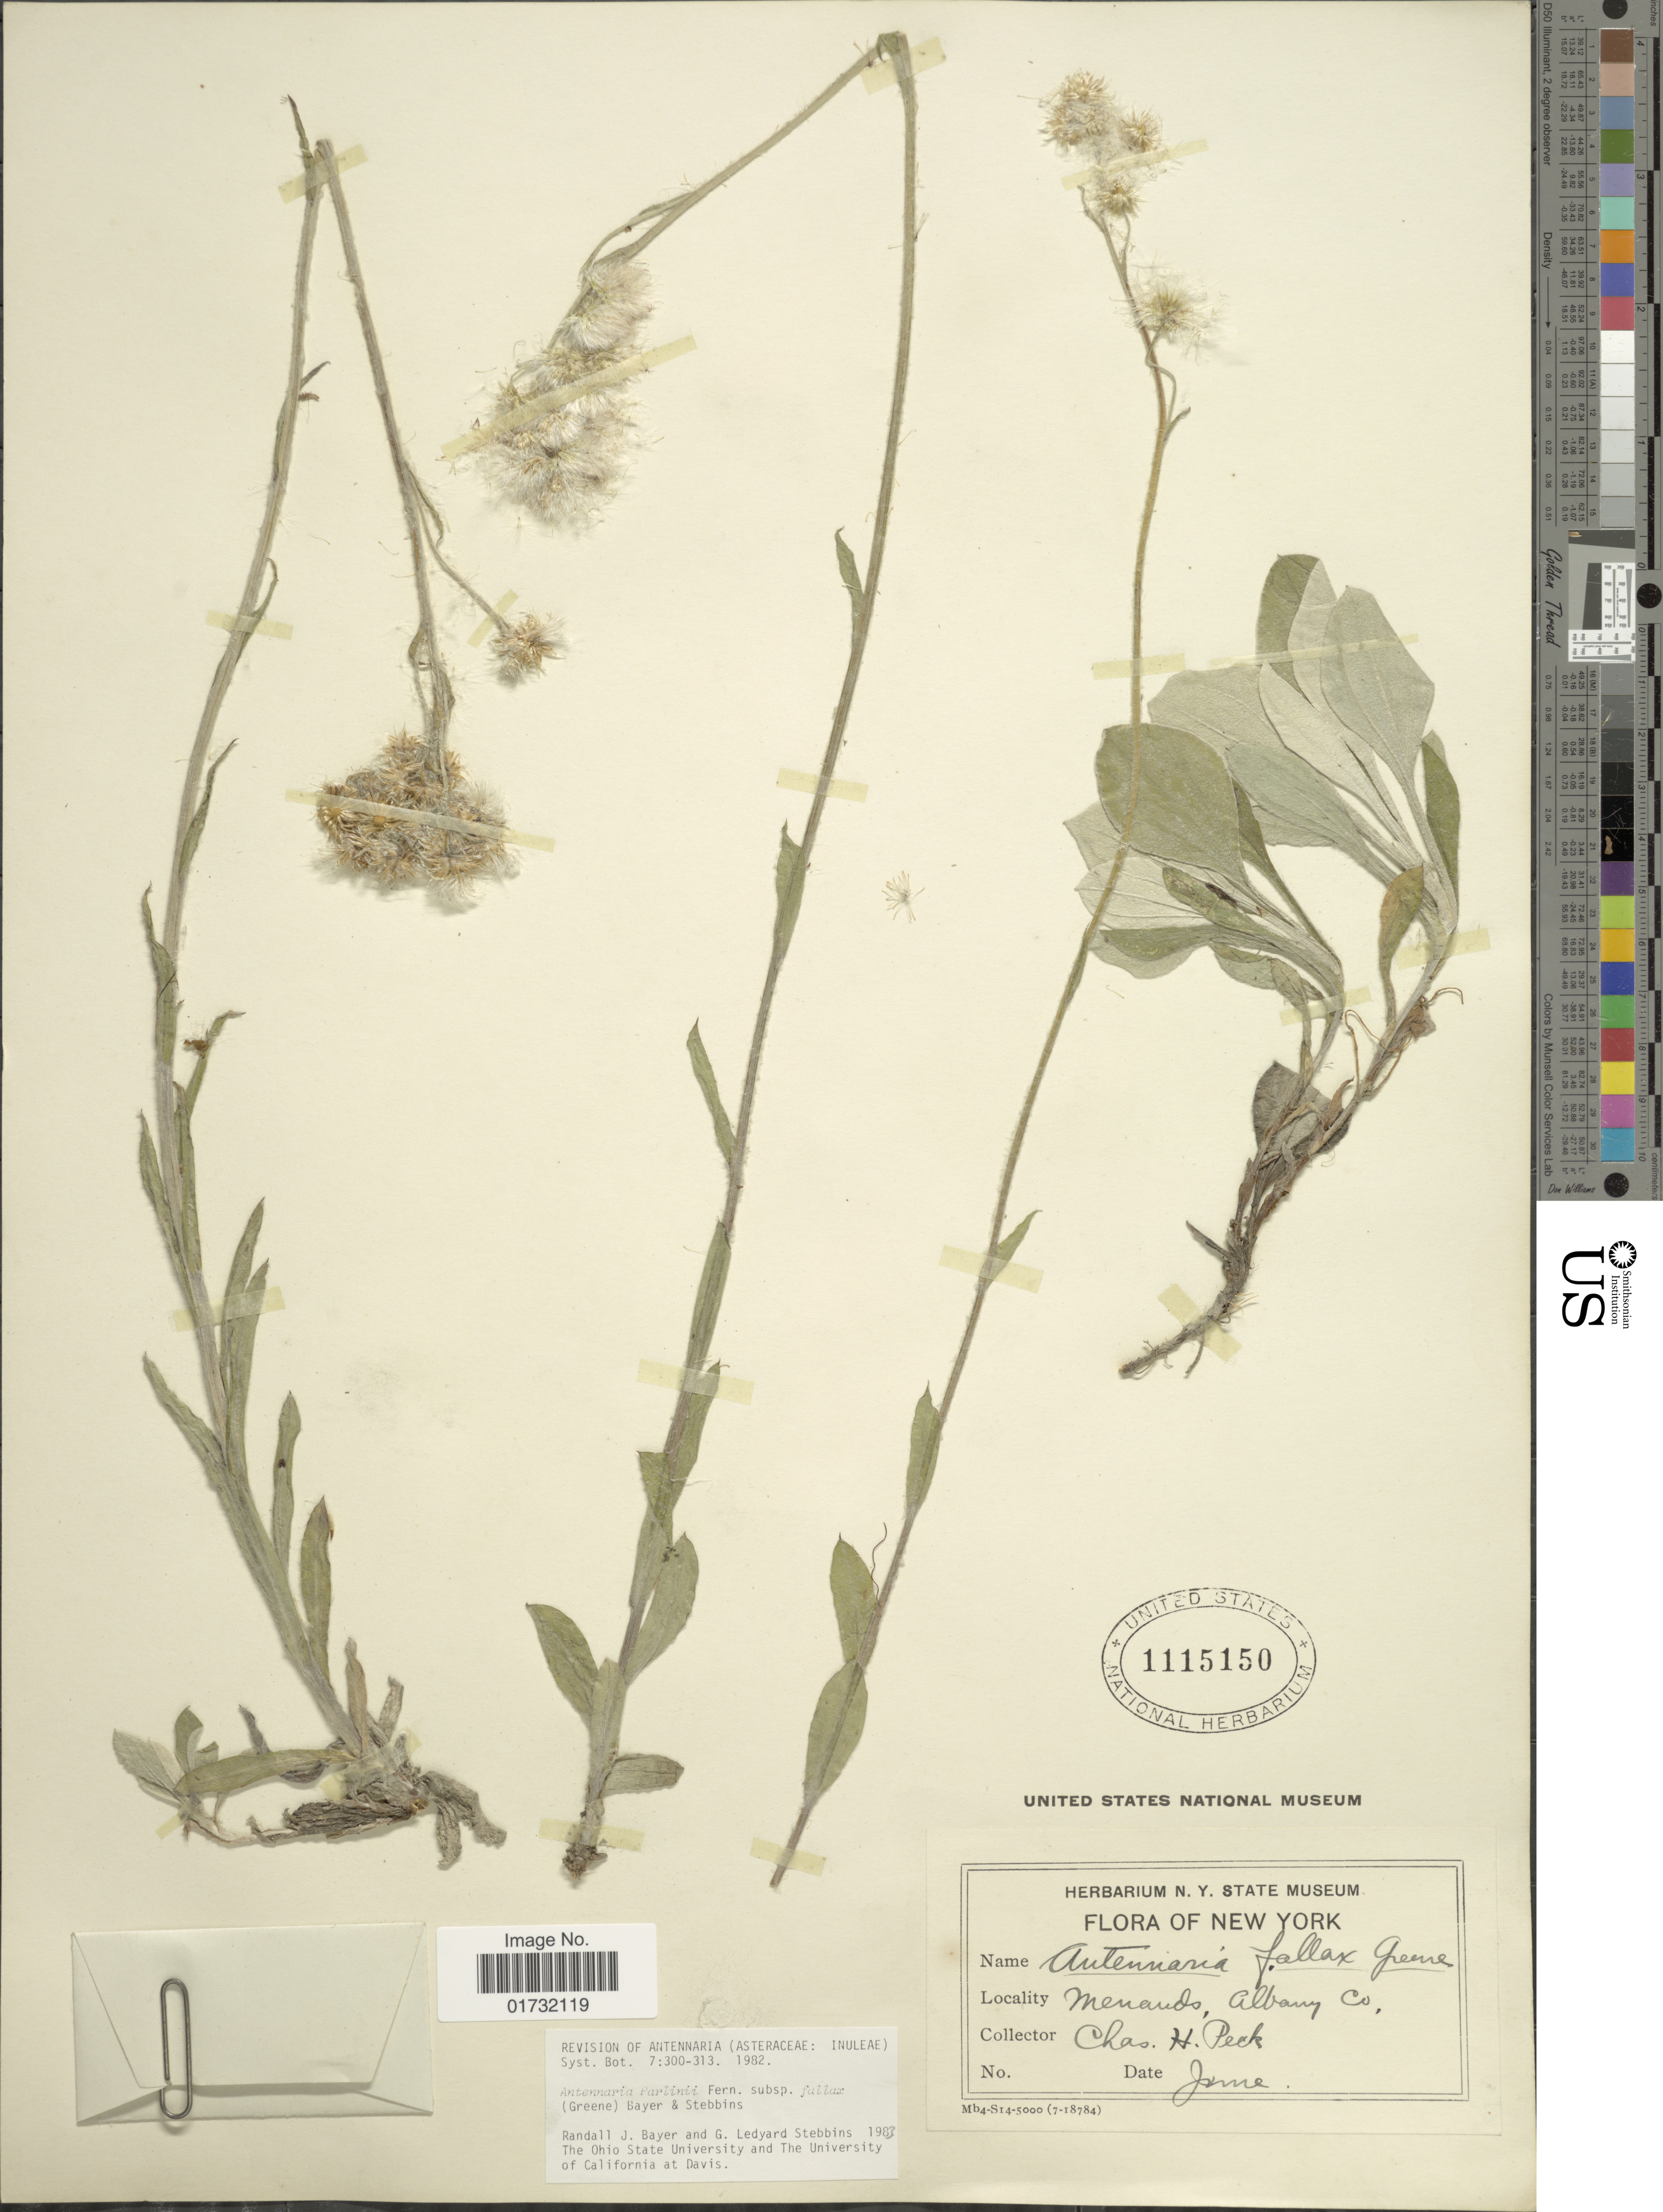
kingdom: Plantae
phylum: Tracheophyta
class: Magnoliopsida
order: Asterales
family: Asteraceae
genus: Antennaria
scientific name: Antennaria parlinii subsp. fallax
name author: (Greene) R.J. Bayer & Stebbins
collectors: C. H. Peck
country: United States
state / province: New York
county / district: Albany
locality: Menando, Albany Co.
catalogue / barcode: US 1115150